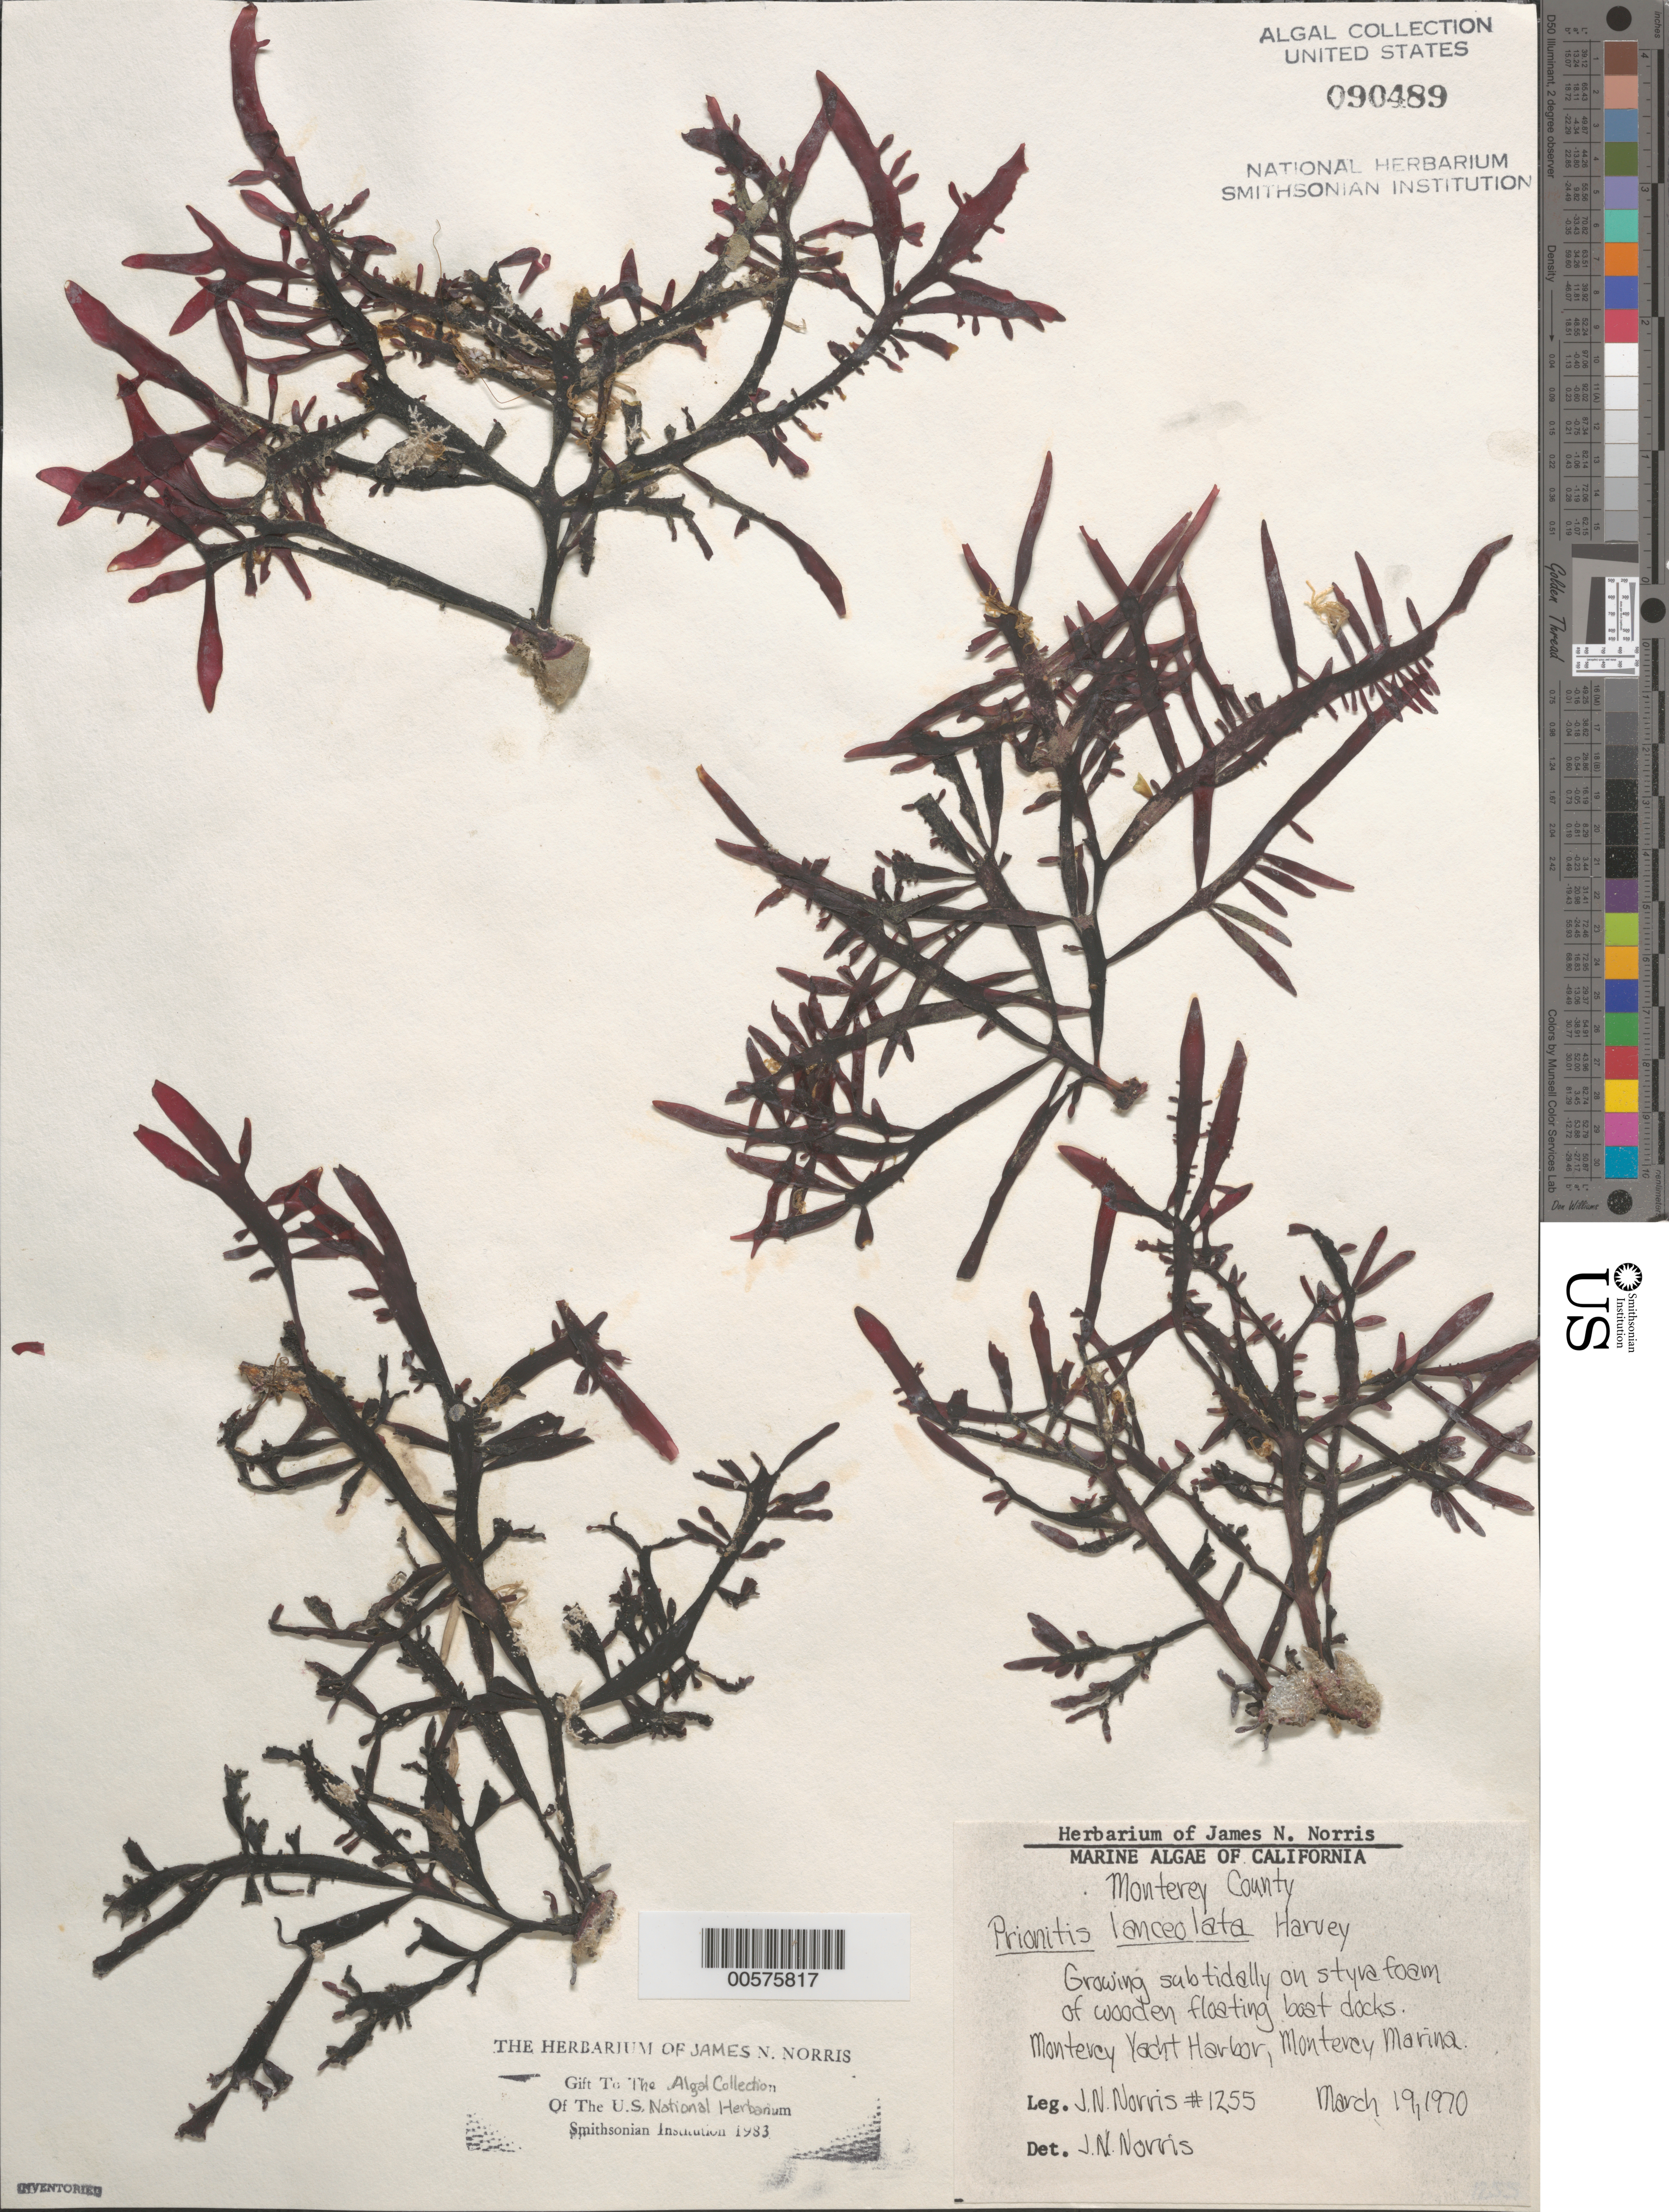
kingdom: Plantae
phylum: Rhodophyta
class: Florideophyceae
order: Cryptonemiales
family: Cryptonemiaceae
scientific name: Prionitis lanceolata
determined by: Norris, James N.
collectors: J. N. Norris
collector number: JN-1255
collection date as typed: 19 Mar 1970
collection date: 1970-03-19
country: United States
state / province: California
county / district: Monterey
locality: Monterey Yacht Harbor, Monterey Marina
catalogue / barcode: US 90489